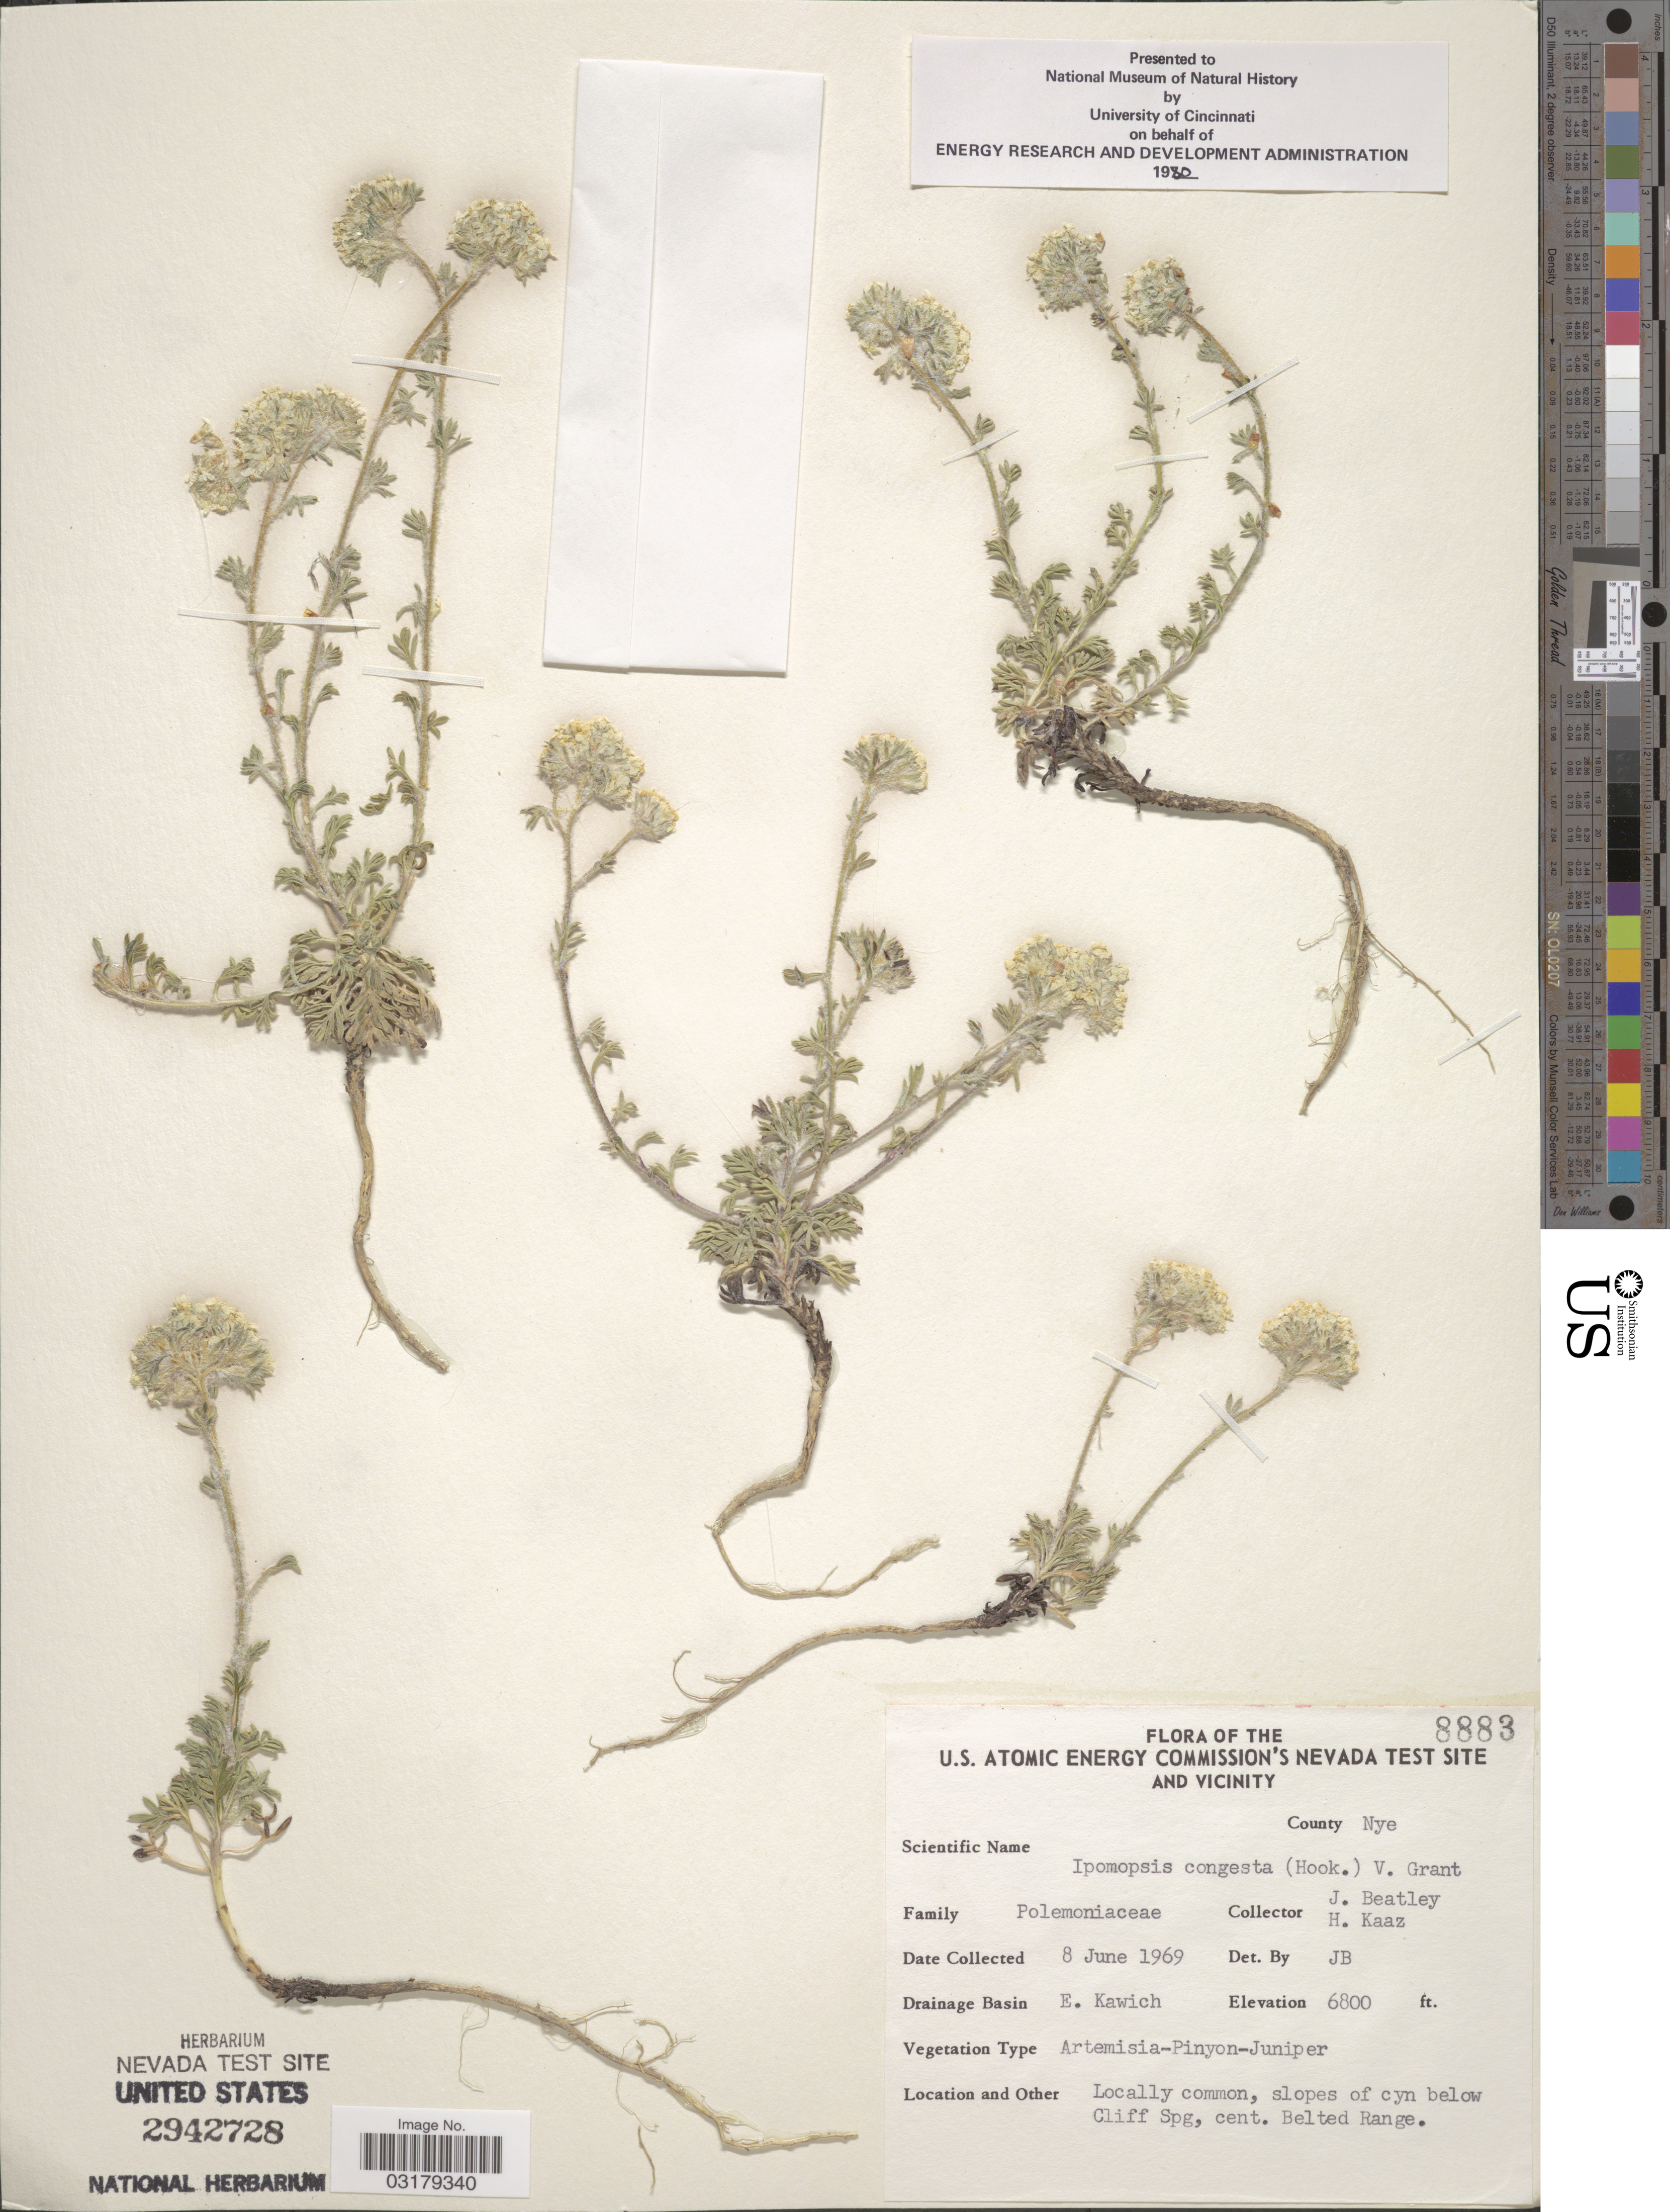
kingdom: Plantae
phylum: Tracheophyta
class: Magnoliopsida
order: Ericales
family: Polemoniaceae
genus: Ipomopsis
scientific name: Ipomopsis congesta var. palmifrons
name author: Brand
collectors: J. C. Beatley & H. Kaaz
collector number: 8883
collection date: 1969-06-08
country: United States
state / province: Nevada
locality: The U.S. Atomic Energy Commission's Nevada test site and vicinity. County Nye. Drainage Basin E. Kawich. Locally common, slopes of cyn below Cliff Spg, cent. Belted Range.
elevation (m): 2073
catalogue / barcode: US 2942728